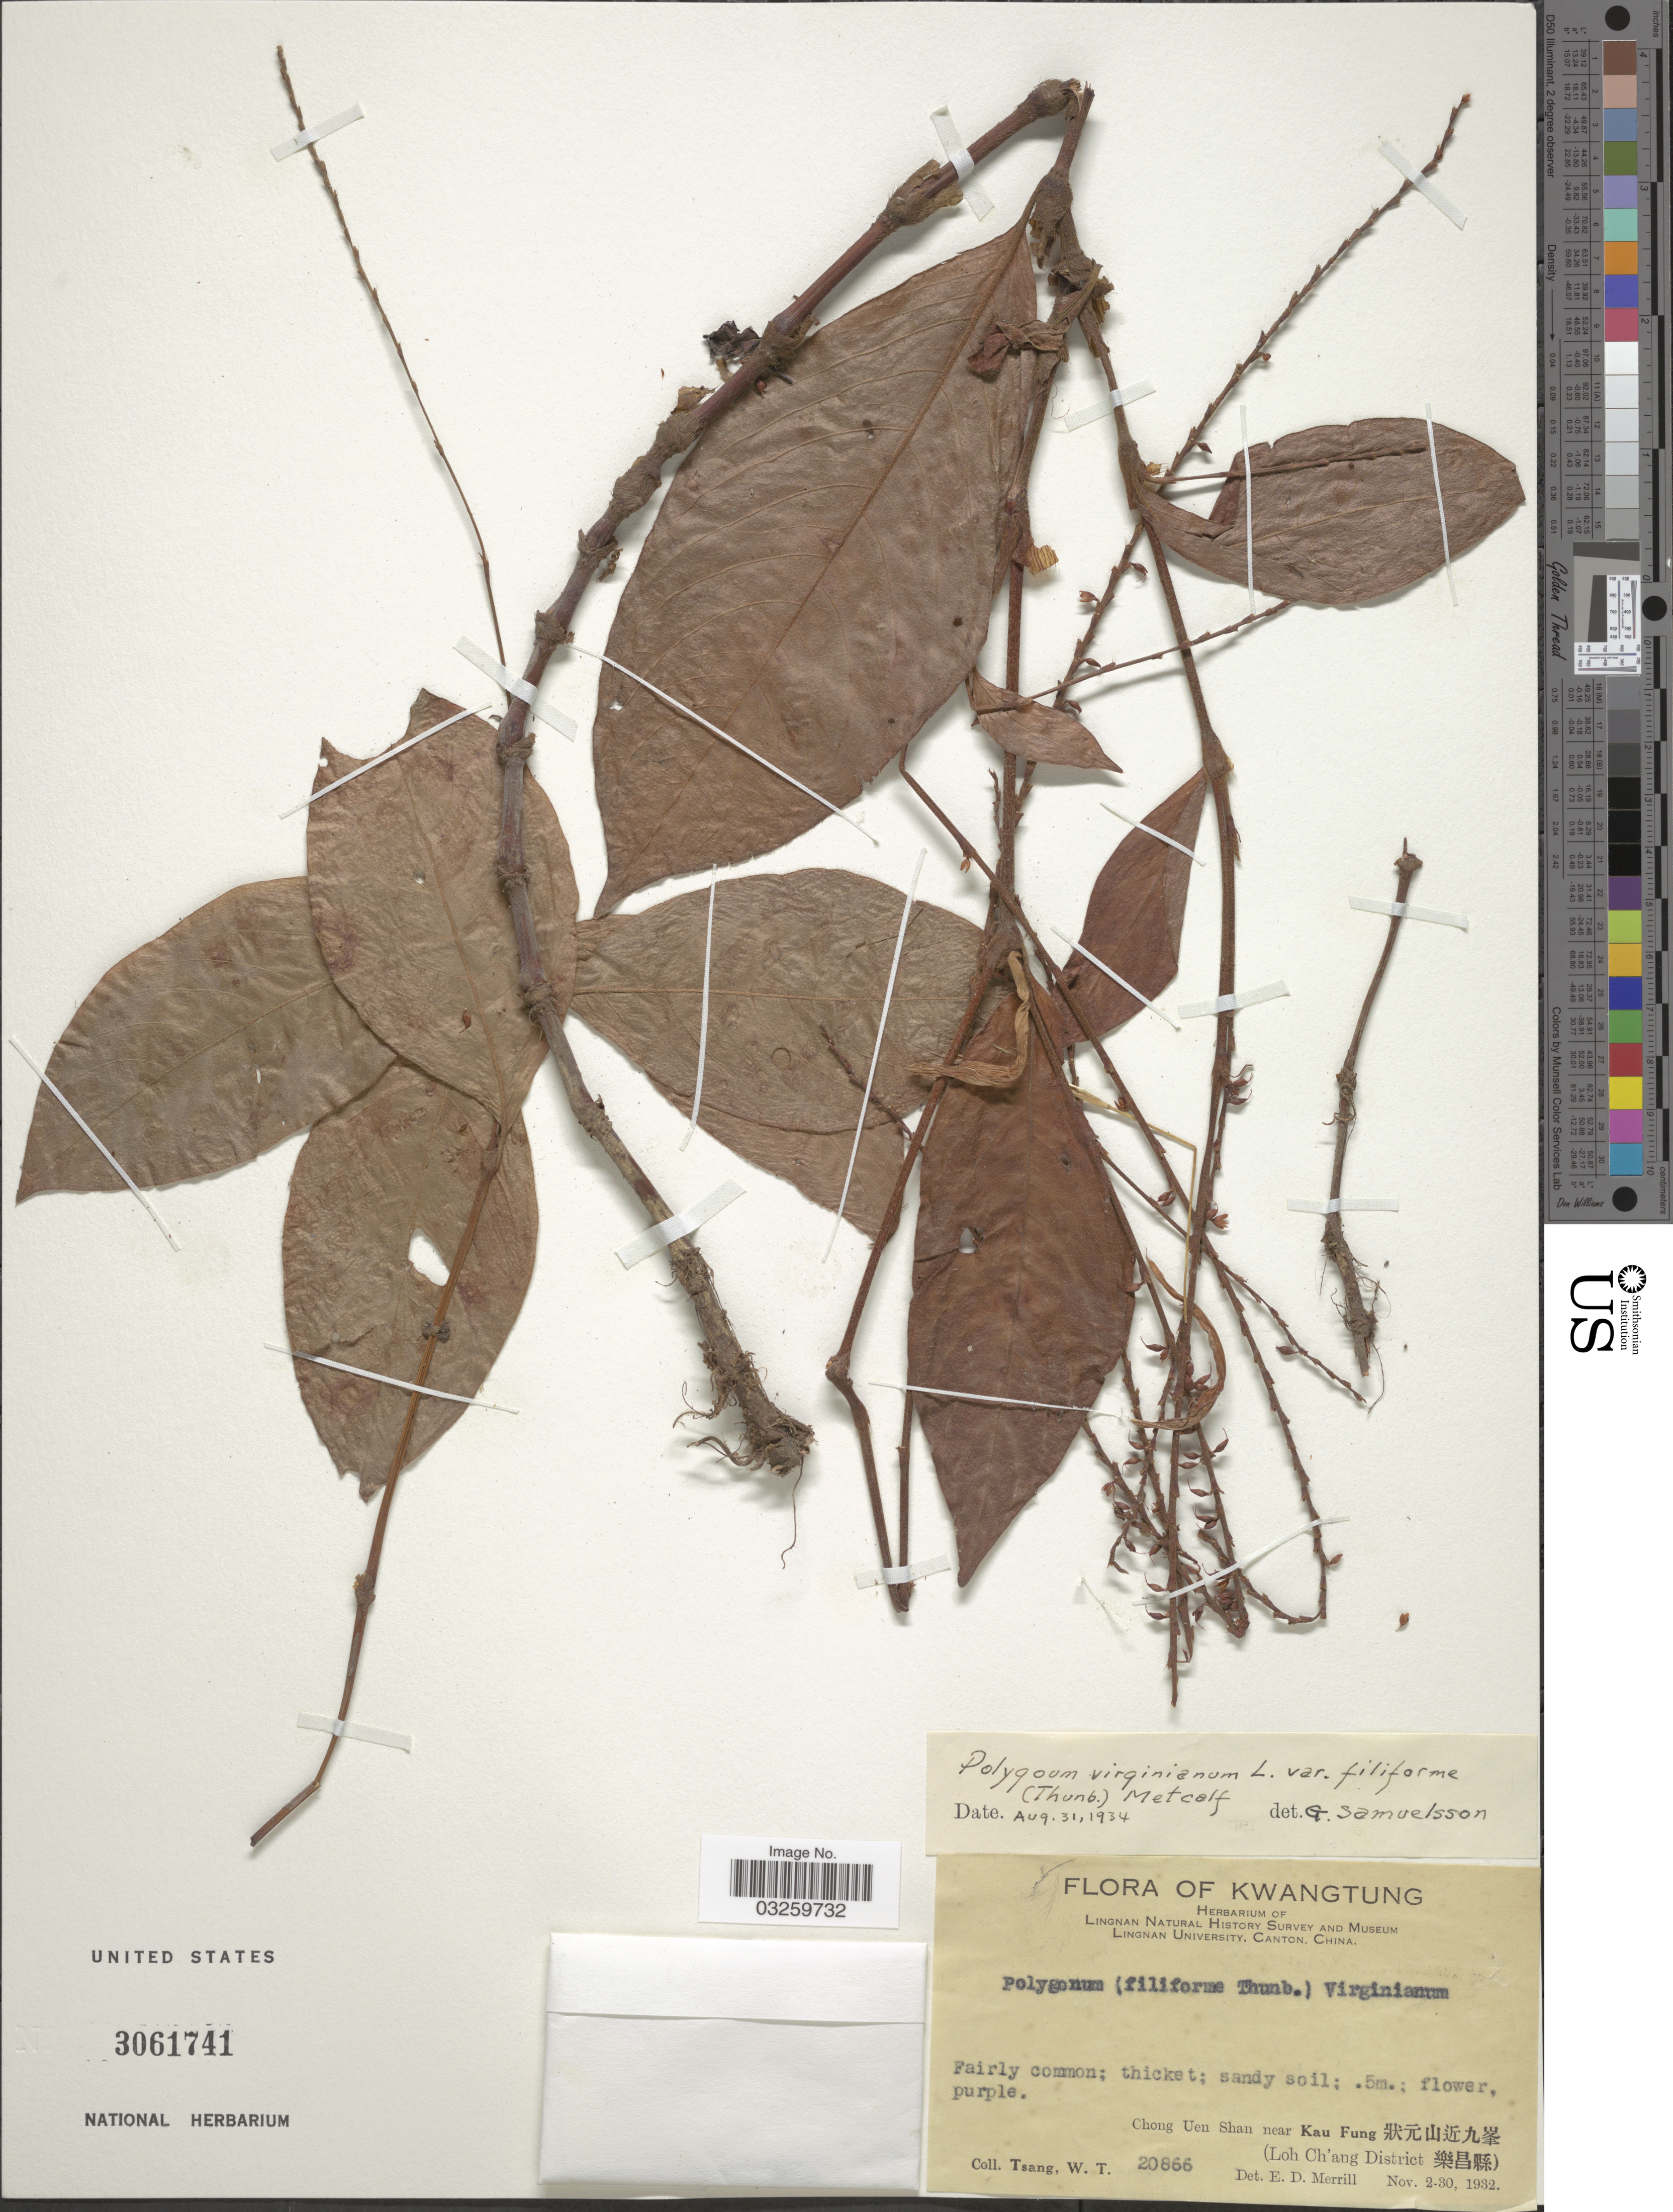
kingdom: Plantae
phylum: Tracheophyta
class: Magnoliopsida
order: Caryophyllales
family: Polygonaceae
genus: Polygonum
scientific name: Polygonum virginianum var. filiforme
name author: (Thunb.) Nakai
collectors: W. T. Tsang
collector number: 20866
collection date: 1932-11-02/1932-11-30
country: China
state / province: Guangdong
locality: Kwangtung. Chong Uen Shan near Kau Fung X. (Loh Ch'ang District X).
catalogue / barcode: US 3061741